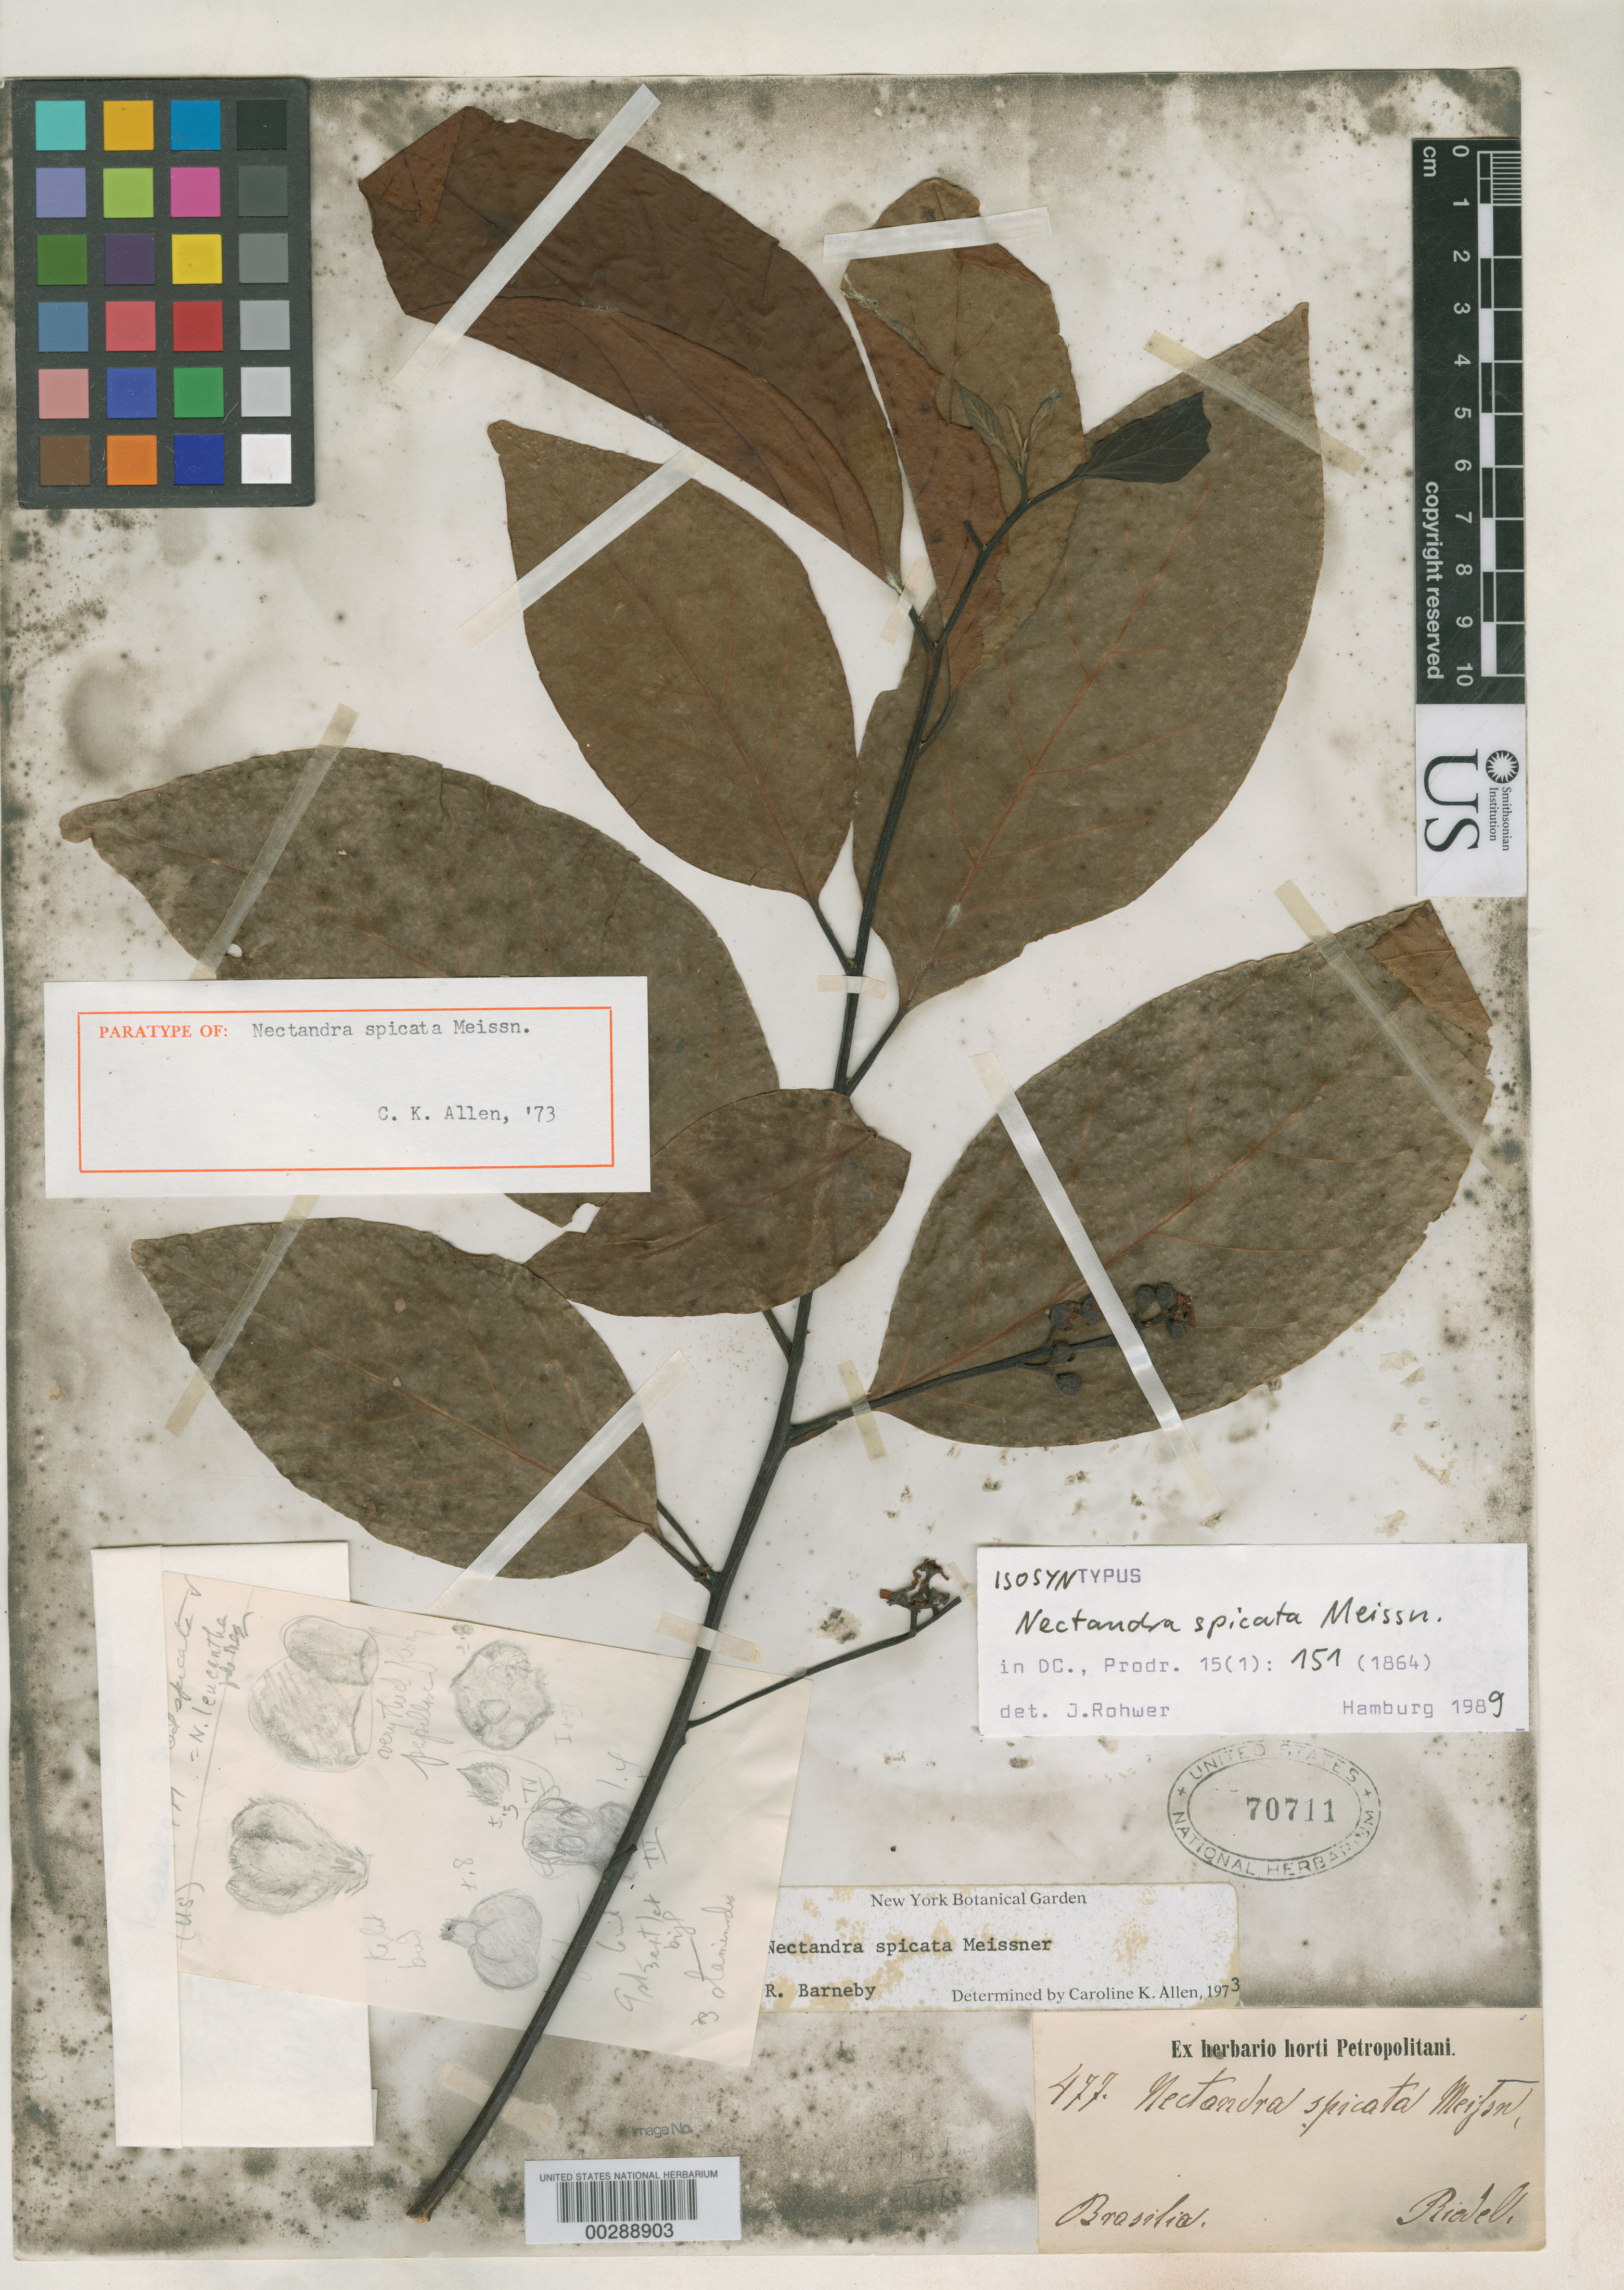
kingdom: Plantae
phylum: Tracheophyta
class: Magnoliopsida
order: Laurales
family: Lauraceae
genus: Nectandra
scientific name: Nectandra spicata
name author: Meisn. in DC.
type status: Isosyntype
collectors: L. Riedel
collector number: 477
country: Brazil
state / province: Río de Janeiro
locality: Near Rio de Janeiro.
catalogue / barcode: US 70711